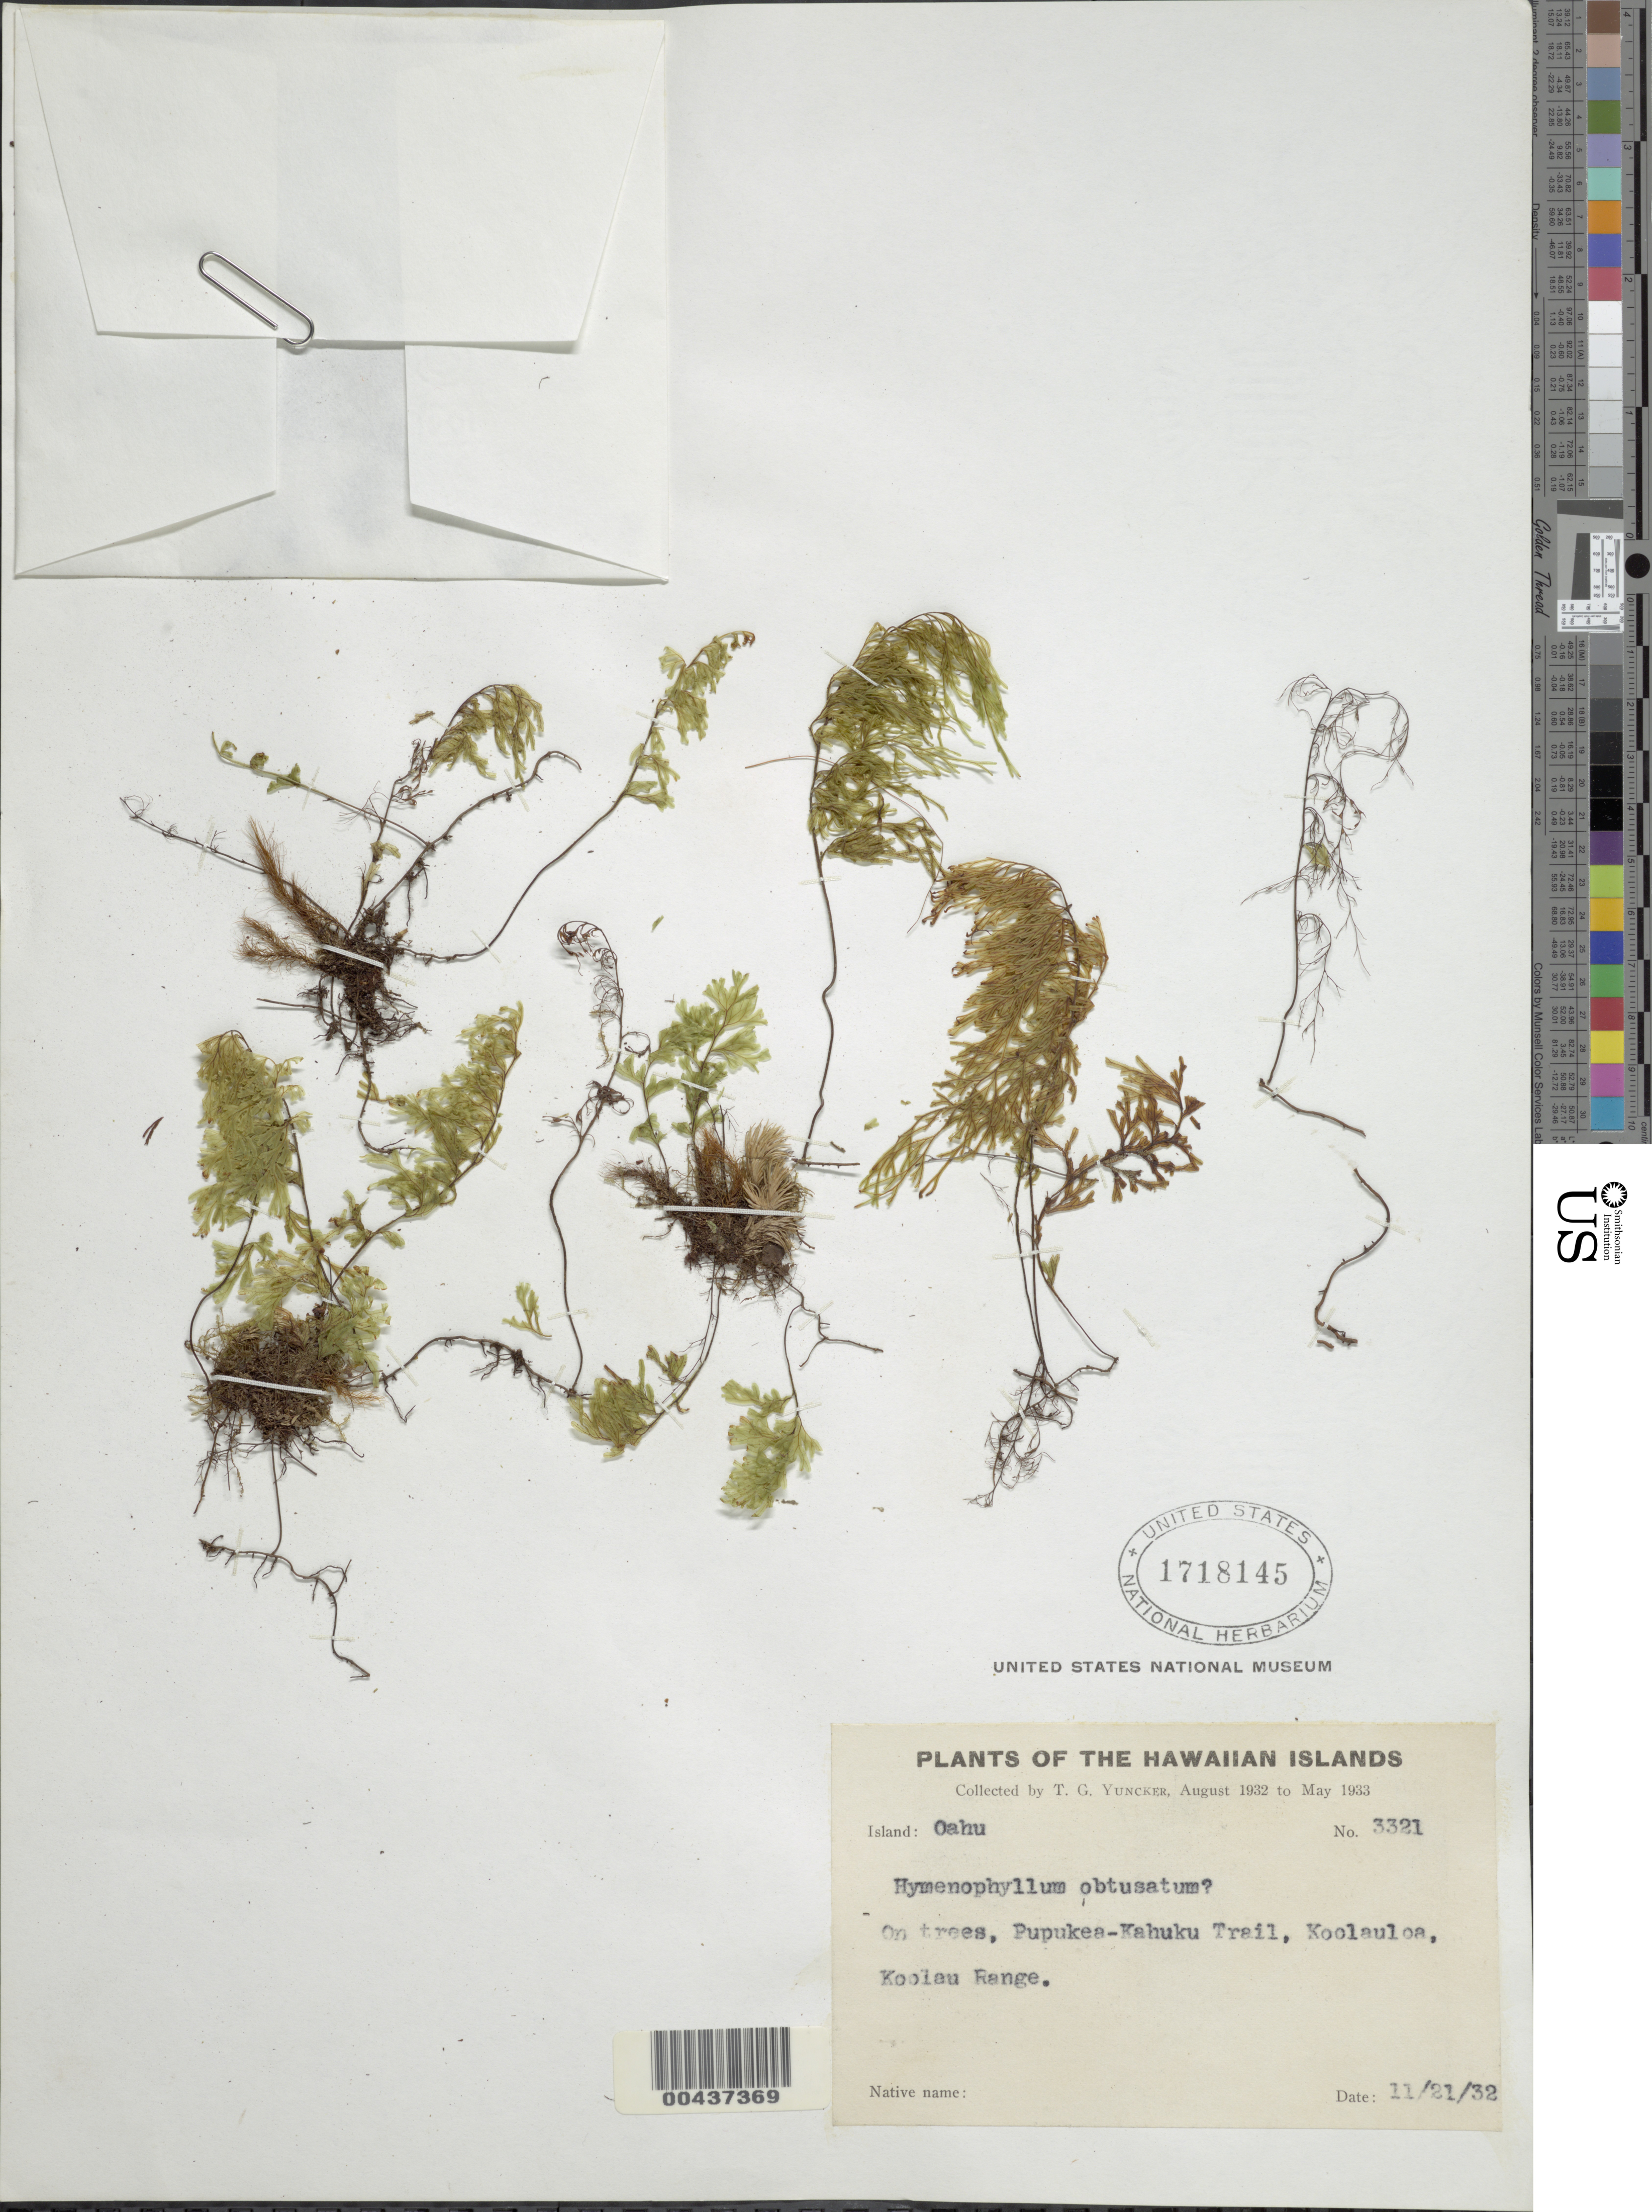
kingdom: Plantae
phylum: Tracheophyta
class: Polypodiopsida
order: Hymenophyllales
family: Hymenophyllaceae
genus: Hymenophyllum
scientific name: Hymenophyllum obtusum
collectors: T. G. Yuncker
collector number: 3321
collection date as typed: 21 Nov 1932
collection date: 1932-11-21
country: United States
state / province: Hawaii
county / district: Honolulu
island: Oahu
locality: Pupukea-Kahuku Trail, Koolauloa, Koolau Range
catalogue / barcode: US 1718145